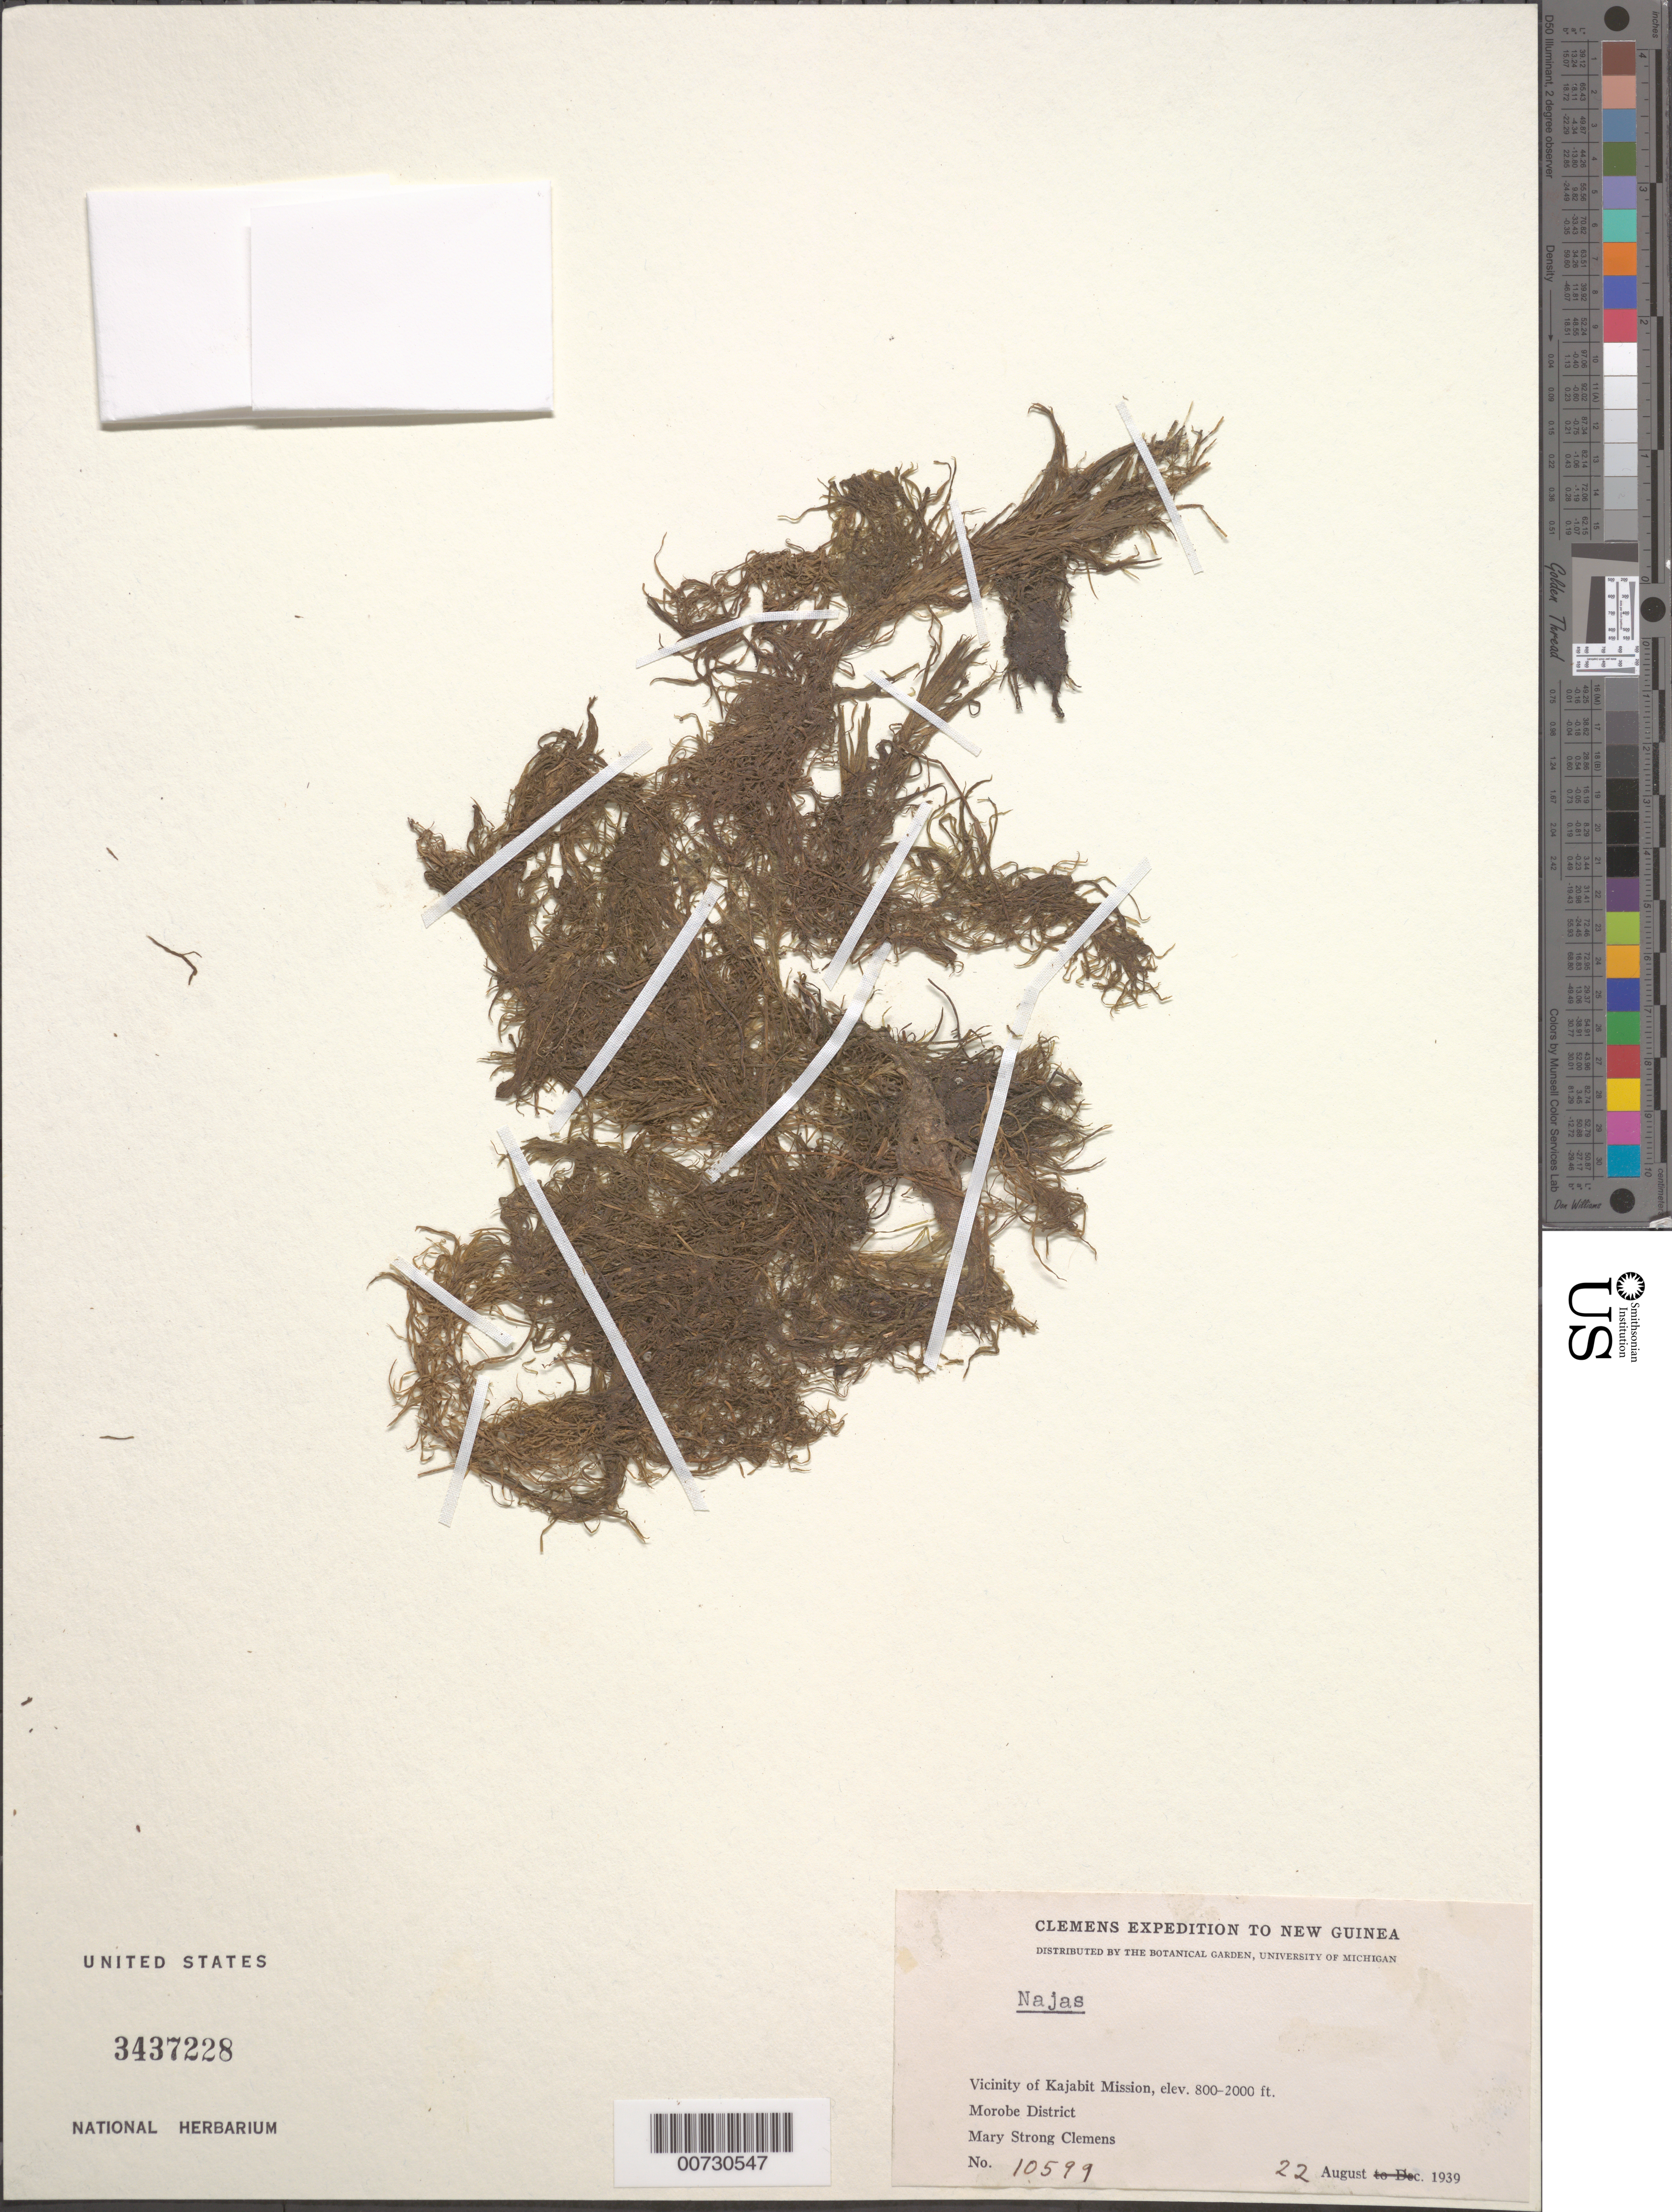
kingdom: Plantae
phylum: Tracheophyta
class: Liliopsida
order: Alismatales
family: Hydrocharitaceae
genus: Najas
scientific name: Najas sp.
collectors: M. S. Clemens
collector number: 10599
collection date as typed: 22 Aug 1939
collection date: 1939-08-22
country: Papua New Guinea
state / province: Morobe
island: New Guinea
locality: Vicinity of Kajabit Mission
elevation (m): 244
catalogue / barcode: US 3437228